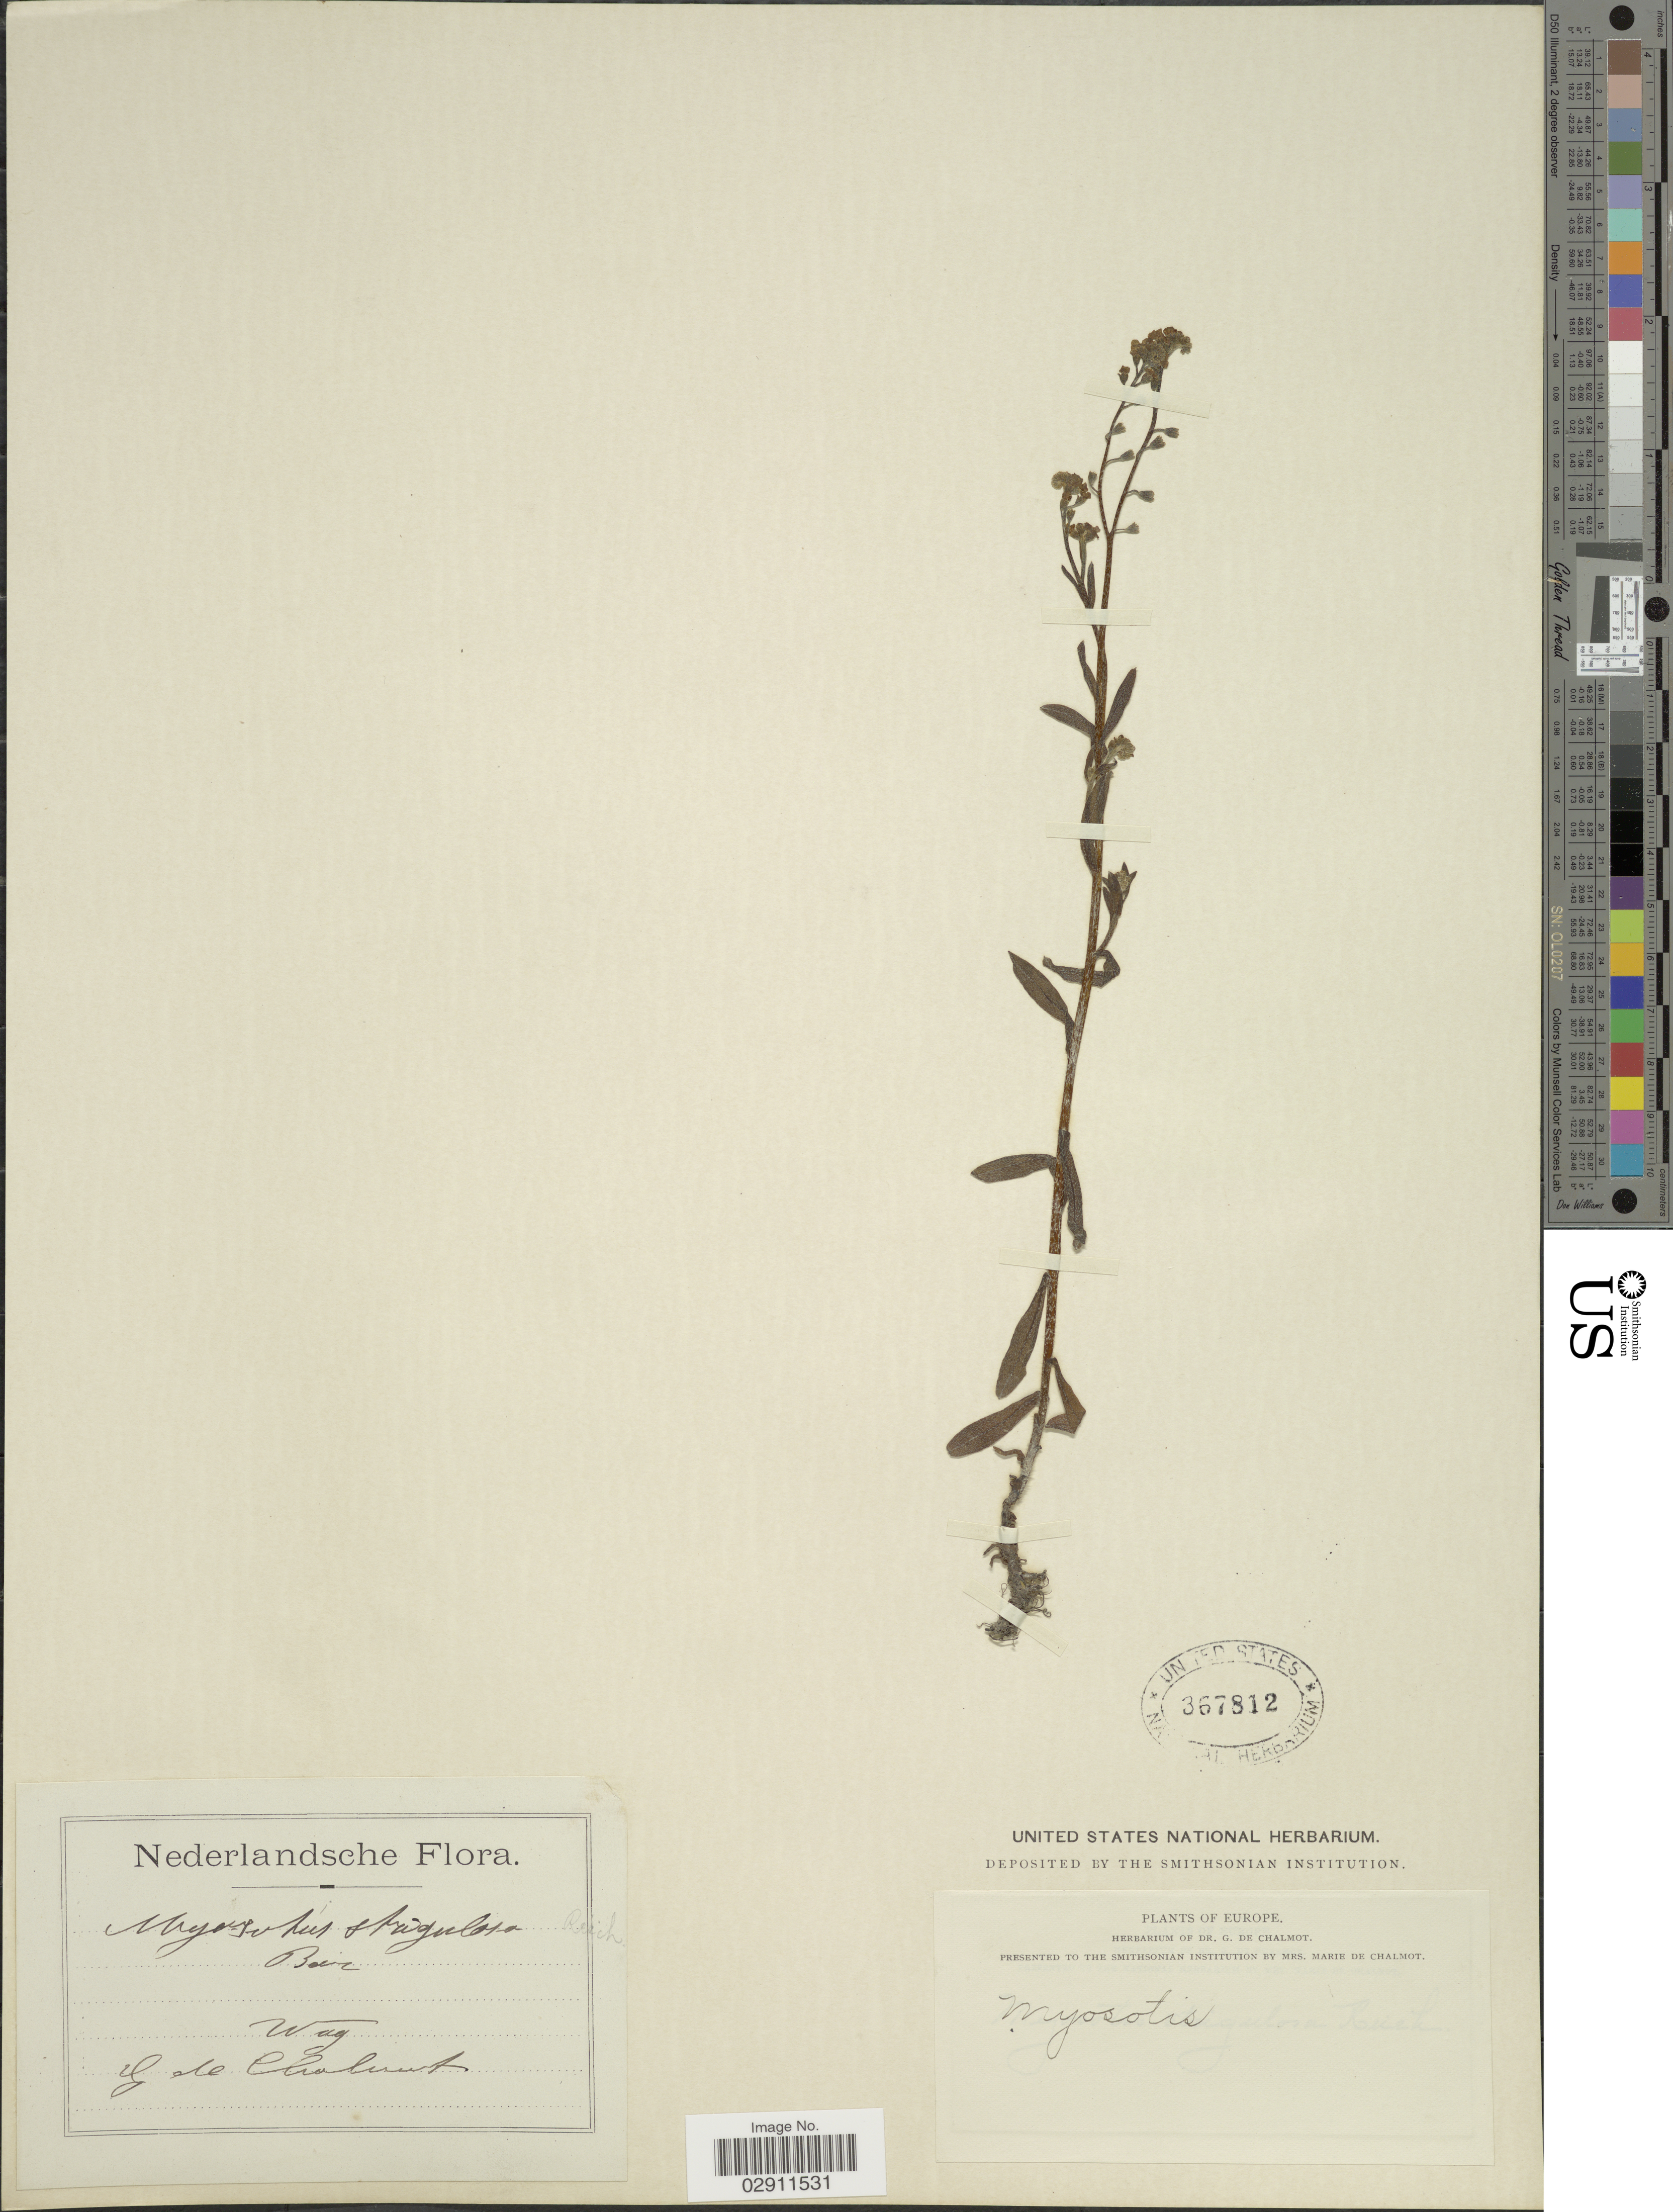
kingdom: Plantae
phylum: Tracheophyta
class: Magnoliopsida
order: Boraginales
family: Boraginaceae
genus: Myosotis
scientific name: Myosotis strigulosa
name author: Rchb.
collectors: G. de Chalmot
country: Netherlands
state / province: Gelderland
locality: Nederlandsche, Wag.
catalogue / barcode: US 367812